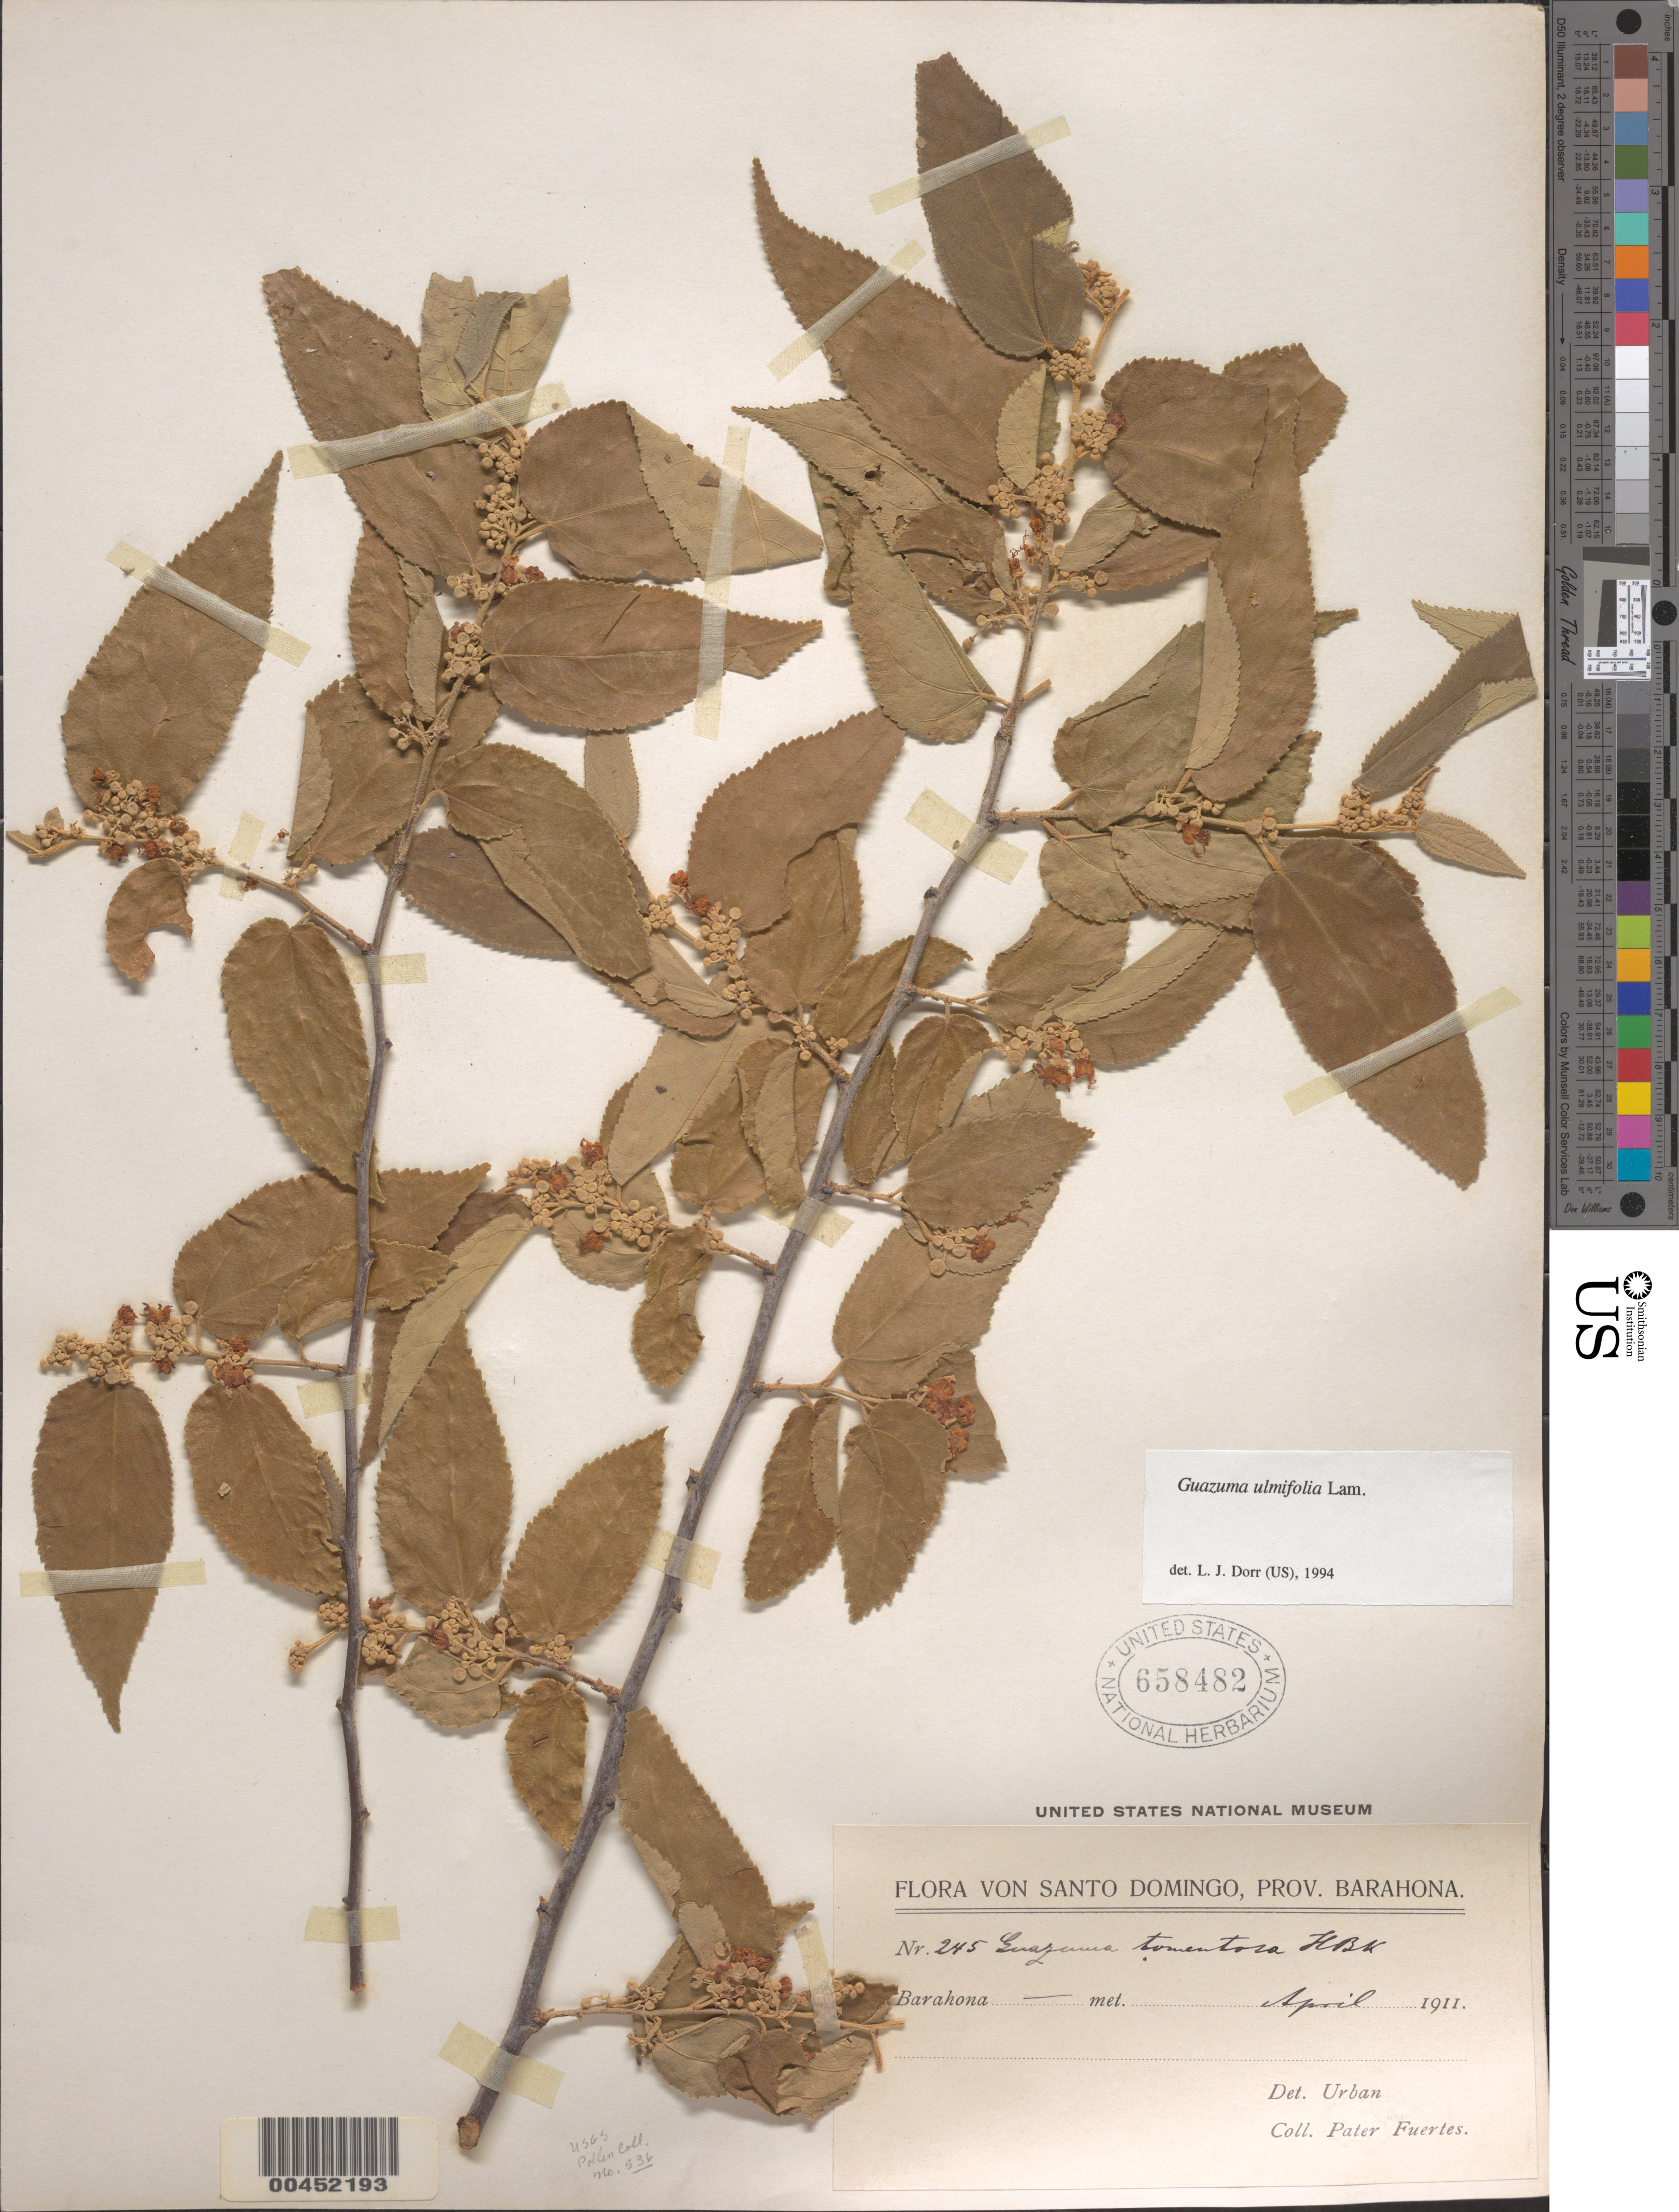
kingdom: Plantae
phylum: Tracheophyta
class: Magnoliopsida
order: Malvales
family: Malvaceae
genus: Guazuma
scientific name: Guazuma ulmifolia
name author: Lam.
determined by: Dorr, L. J., (BOT), Smithsonian Institution - National Museum of Natural History (UNITED STATES)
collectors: M. D. Fuertes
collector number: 245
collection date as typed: Apr 1911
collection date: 1911-04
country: Dominican Republic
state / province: Barahona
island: Hispaniola Island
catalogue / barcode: US 658482